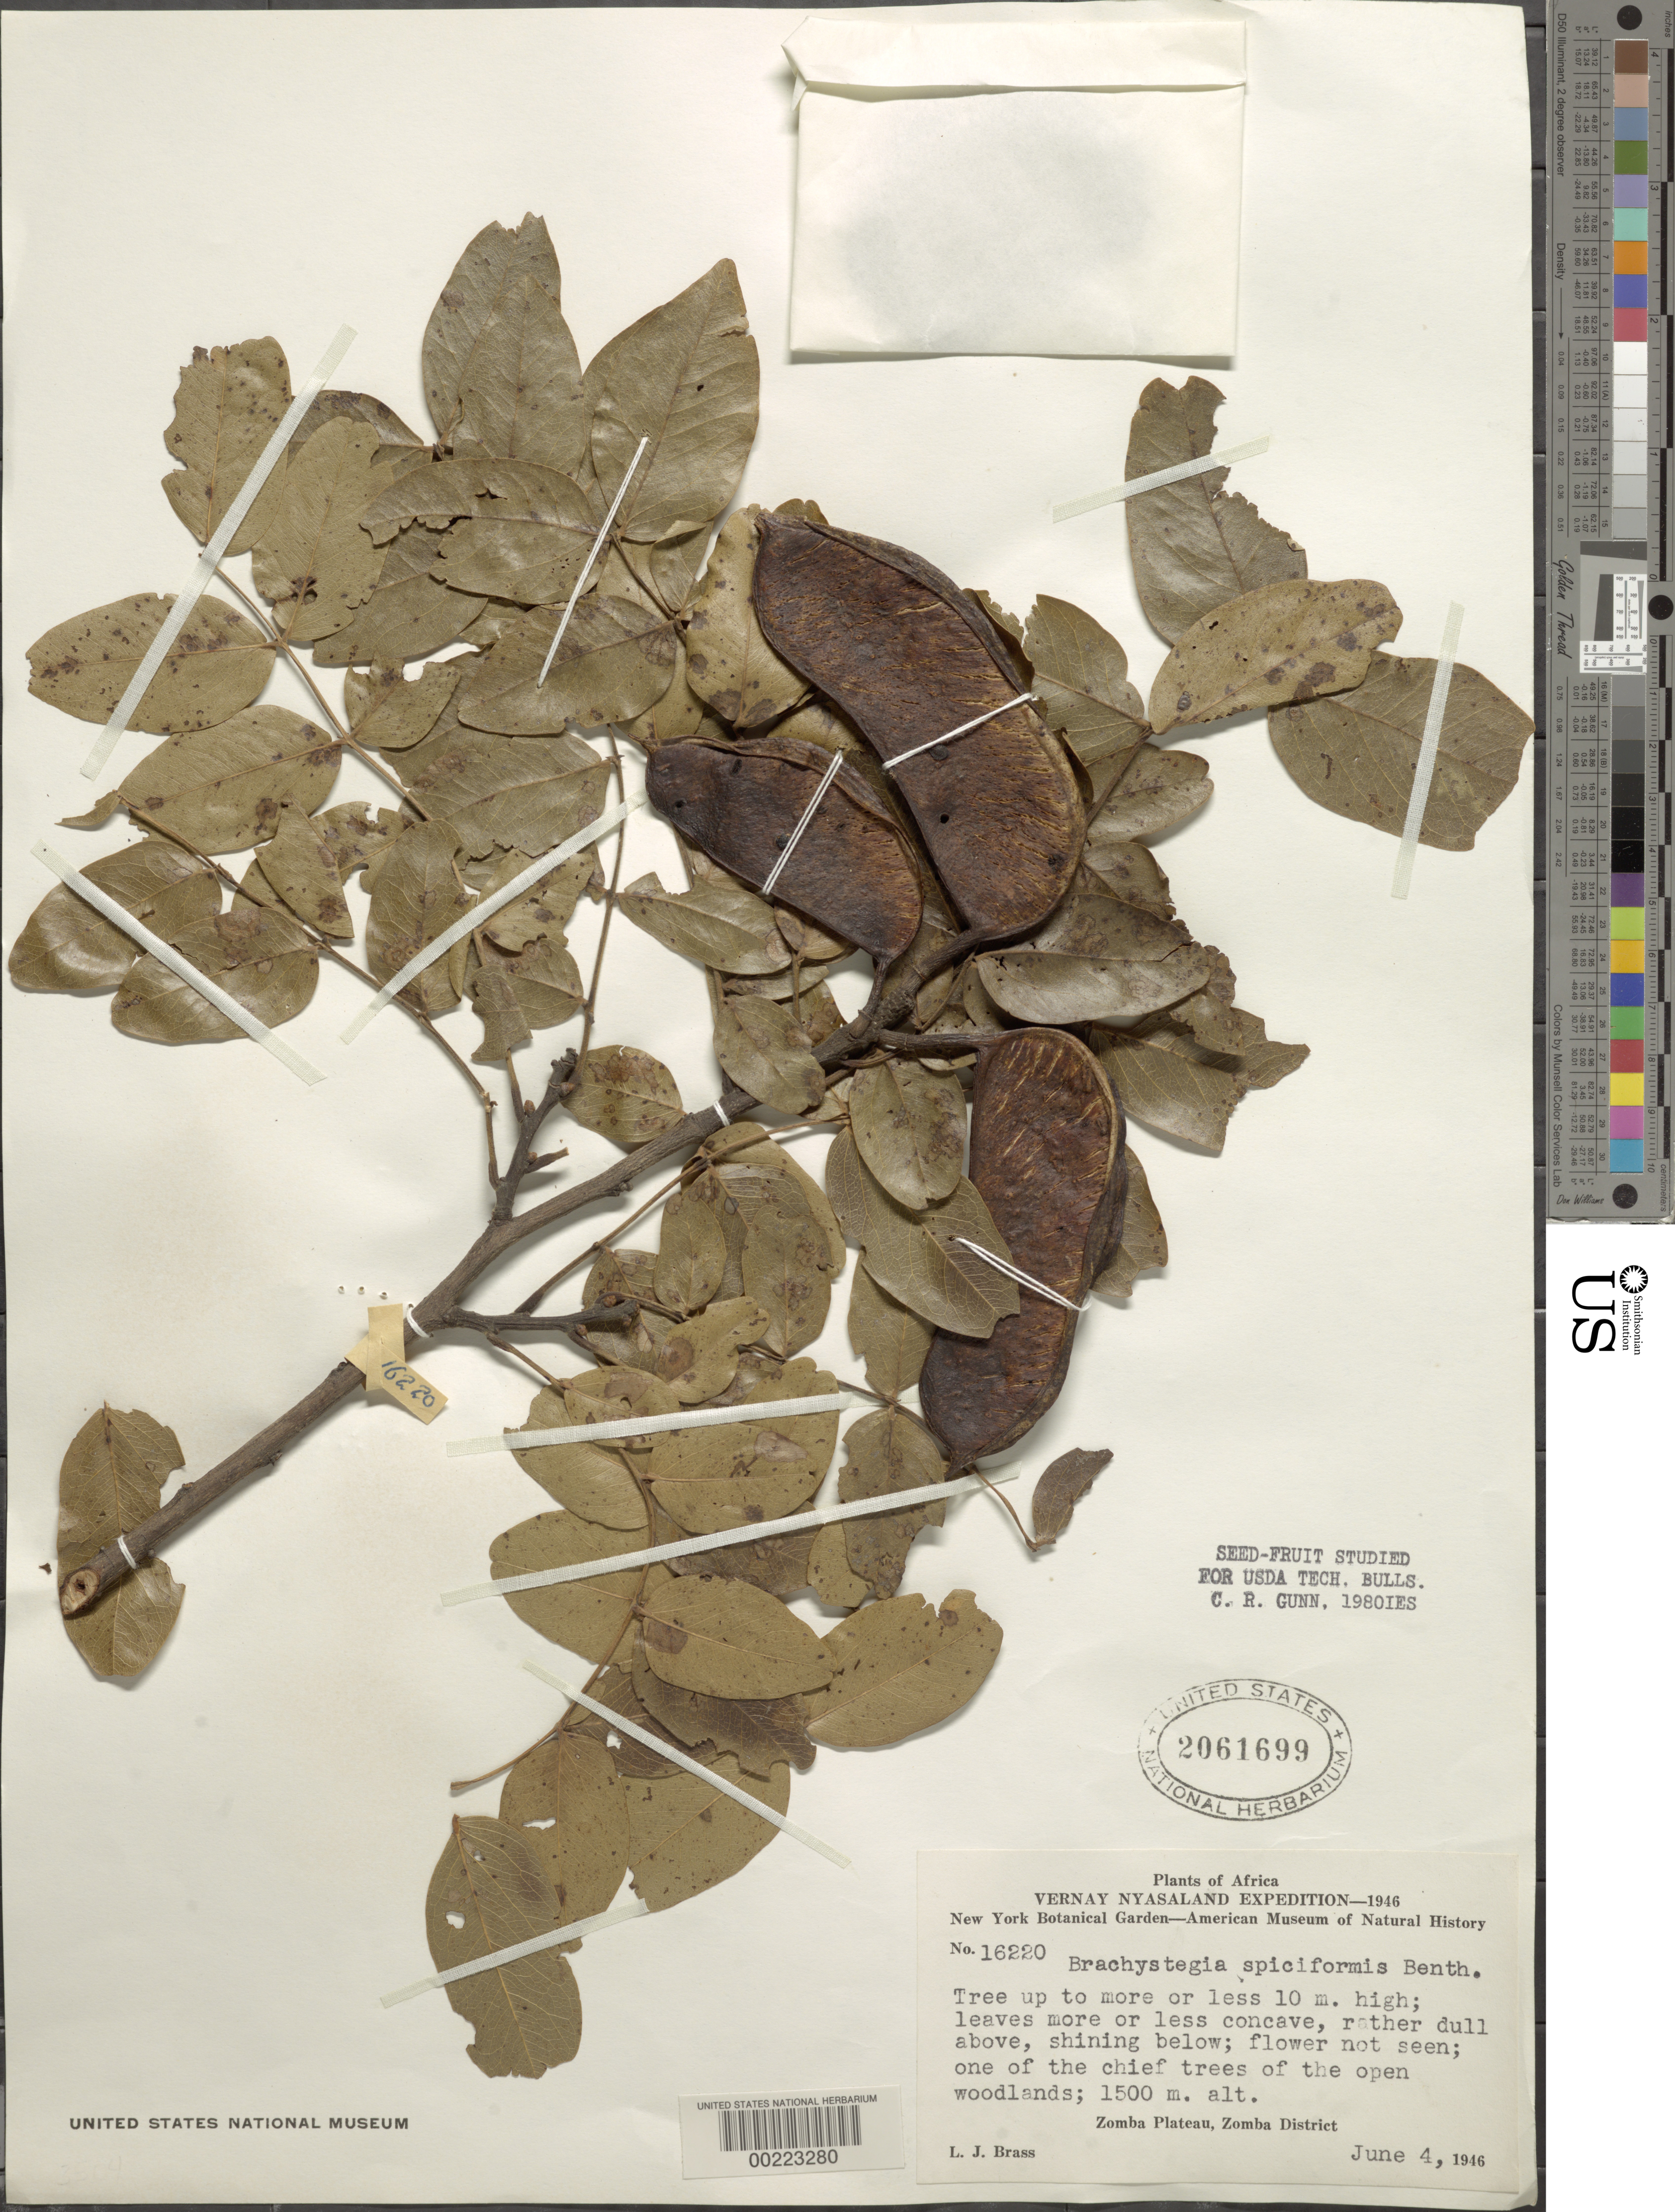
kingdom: Plantae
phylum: Tracheophyta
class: Magnoliopsida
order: Fabales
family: Fabaceae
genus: Brachystegia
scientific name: Brachystegia spiciformis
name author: Benth.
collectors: L. J. Brass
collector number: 16220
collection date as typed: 04 Jun 1946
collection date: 1946-06-04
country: Malawi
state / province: Southern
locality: Zomba plateau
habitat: Open woodlands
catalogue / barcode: US 2061699